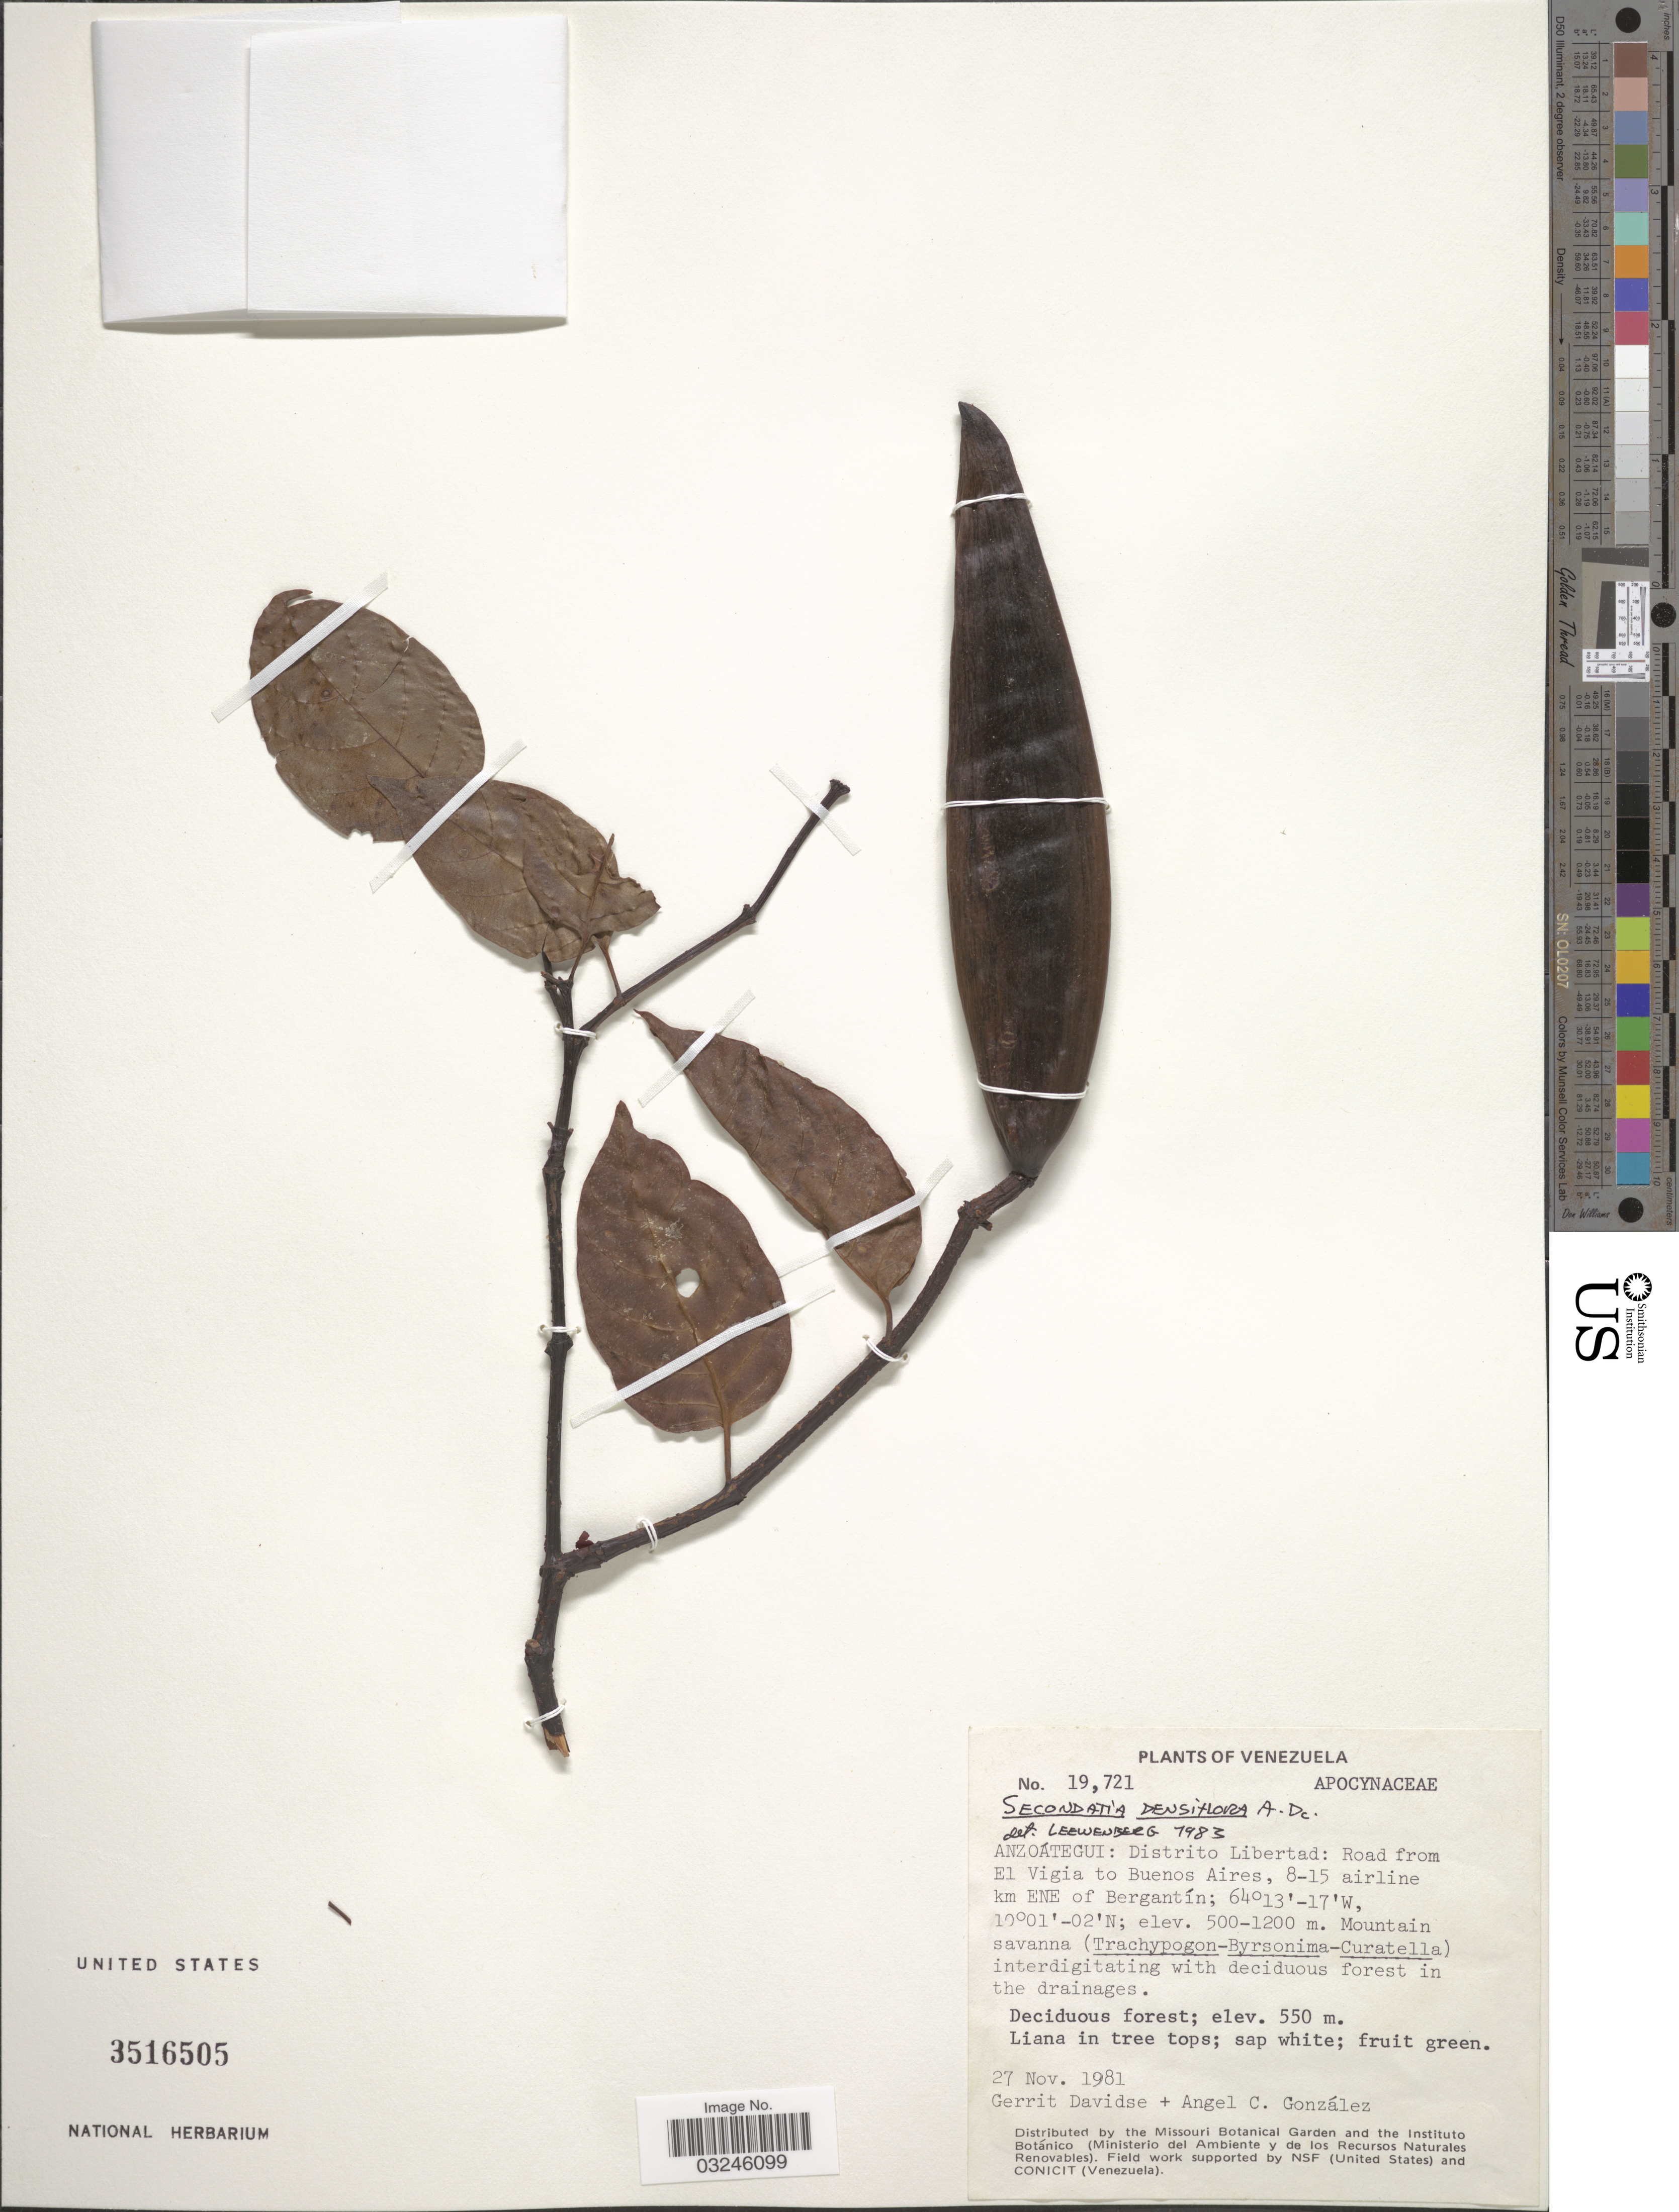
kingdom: Plantae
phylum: Tracheophyta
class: Magnoliopsida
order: Gentianales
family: Apocynaceae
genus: Secondatia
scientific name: Secondatia densiflora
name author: A. DC.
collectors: G. Davidse & A. C. González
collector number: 19721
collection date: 1981-11-27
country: Venezuela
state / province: Anzoategui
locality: Distrito Libertad: Road from El Vigia to Buenos Aires, 8-15 airline km ENE of Bergantín.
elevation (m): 550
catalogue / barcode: US 3516505